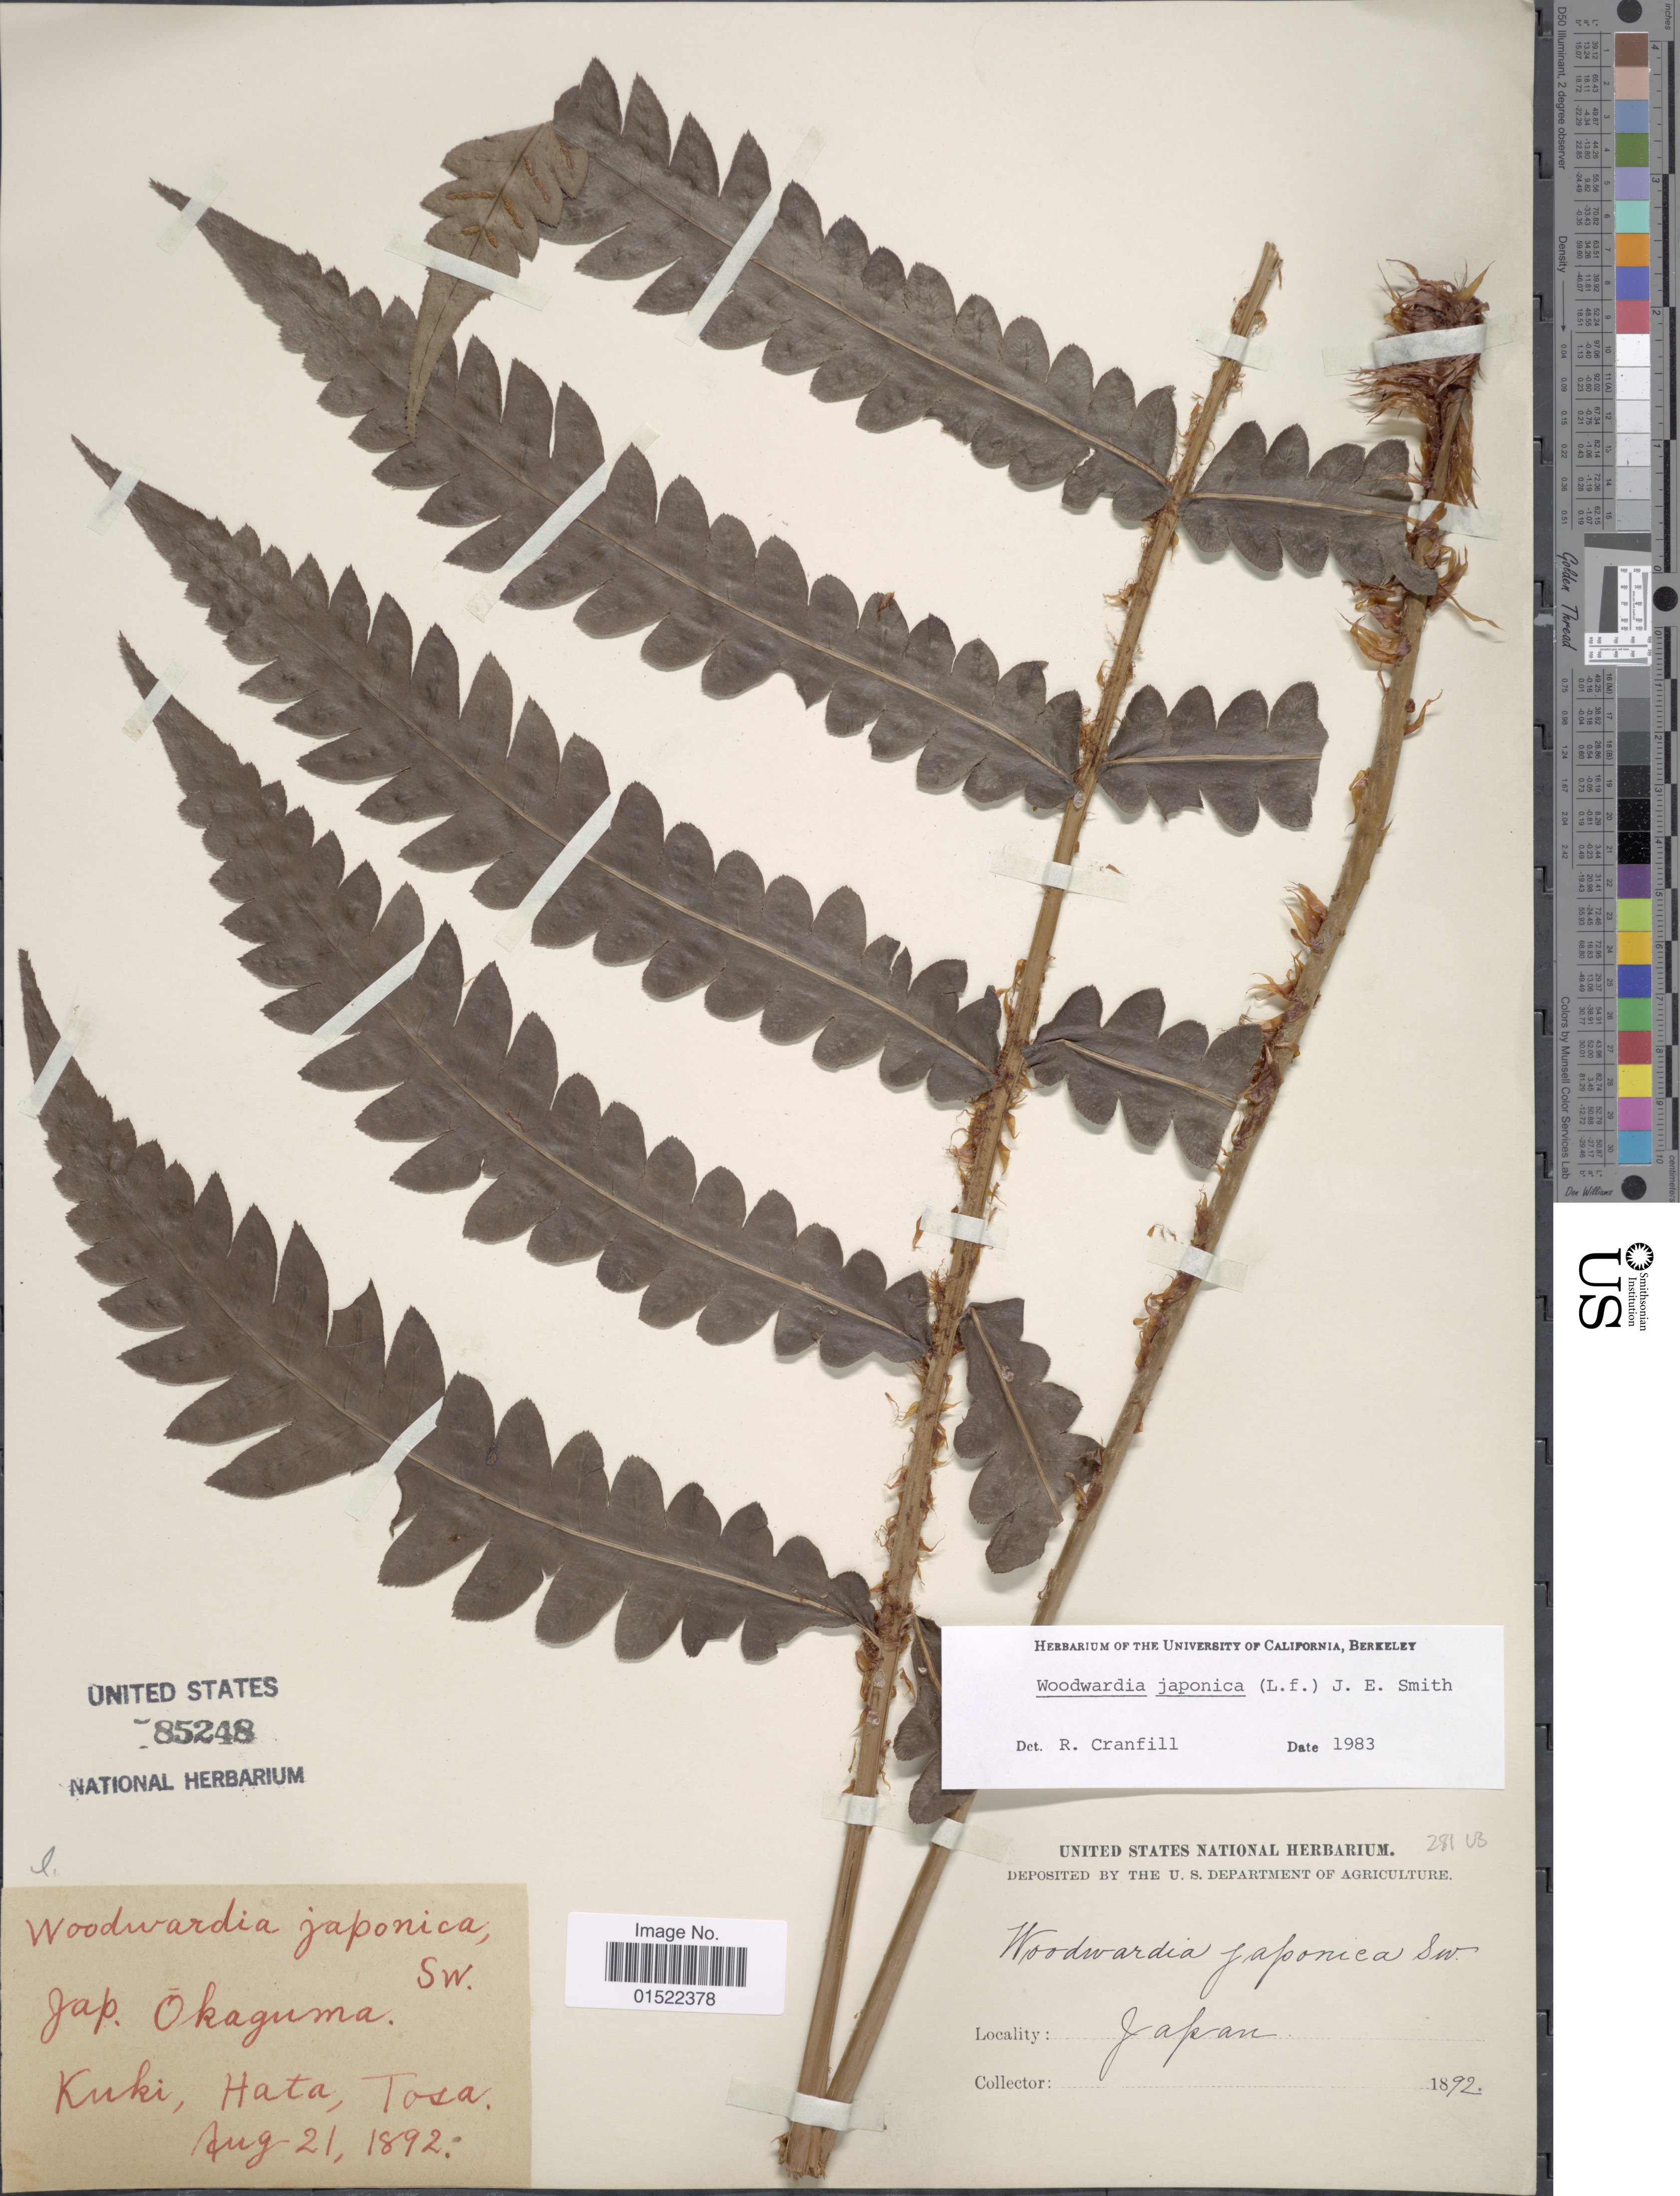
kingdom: Plantae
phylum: Tracheophyta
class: Polypodiopsida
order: Polypodiales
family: Blechnaceae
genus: Woodwardia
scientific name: Woodwardia japonica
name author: (L. f.) Sm.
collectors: ex herb. United States National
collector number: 281B*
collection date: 1892-08-21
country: Japan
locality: Kuki, Hata, Tosa.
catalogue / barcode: US 85248